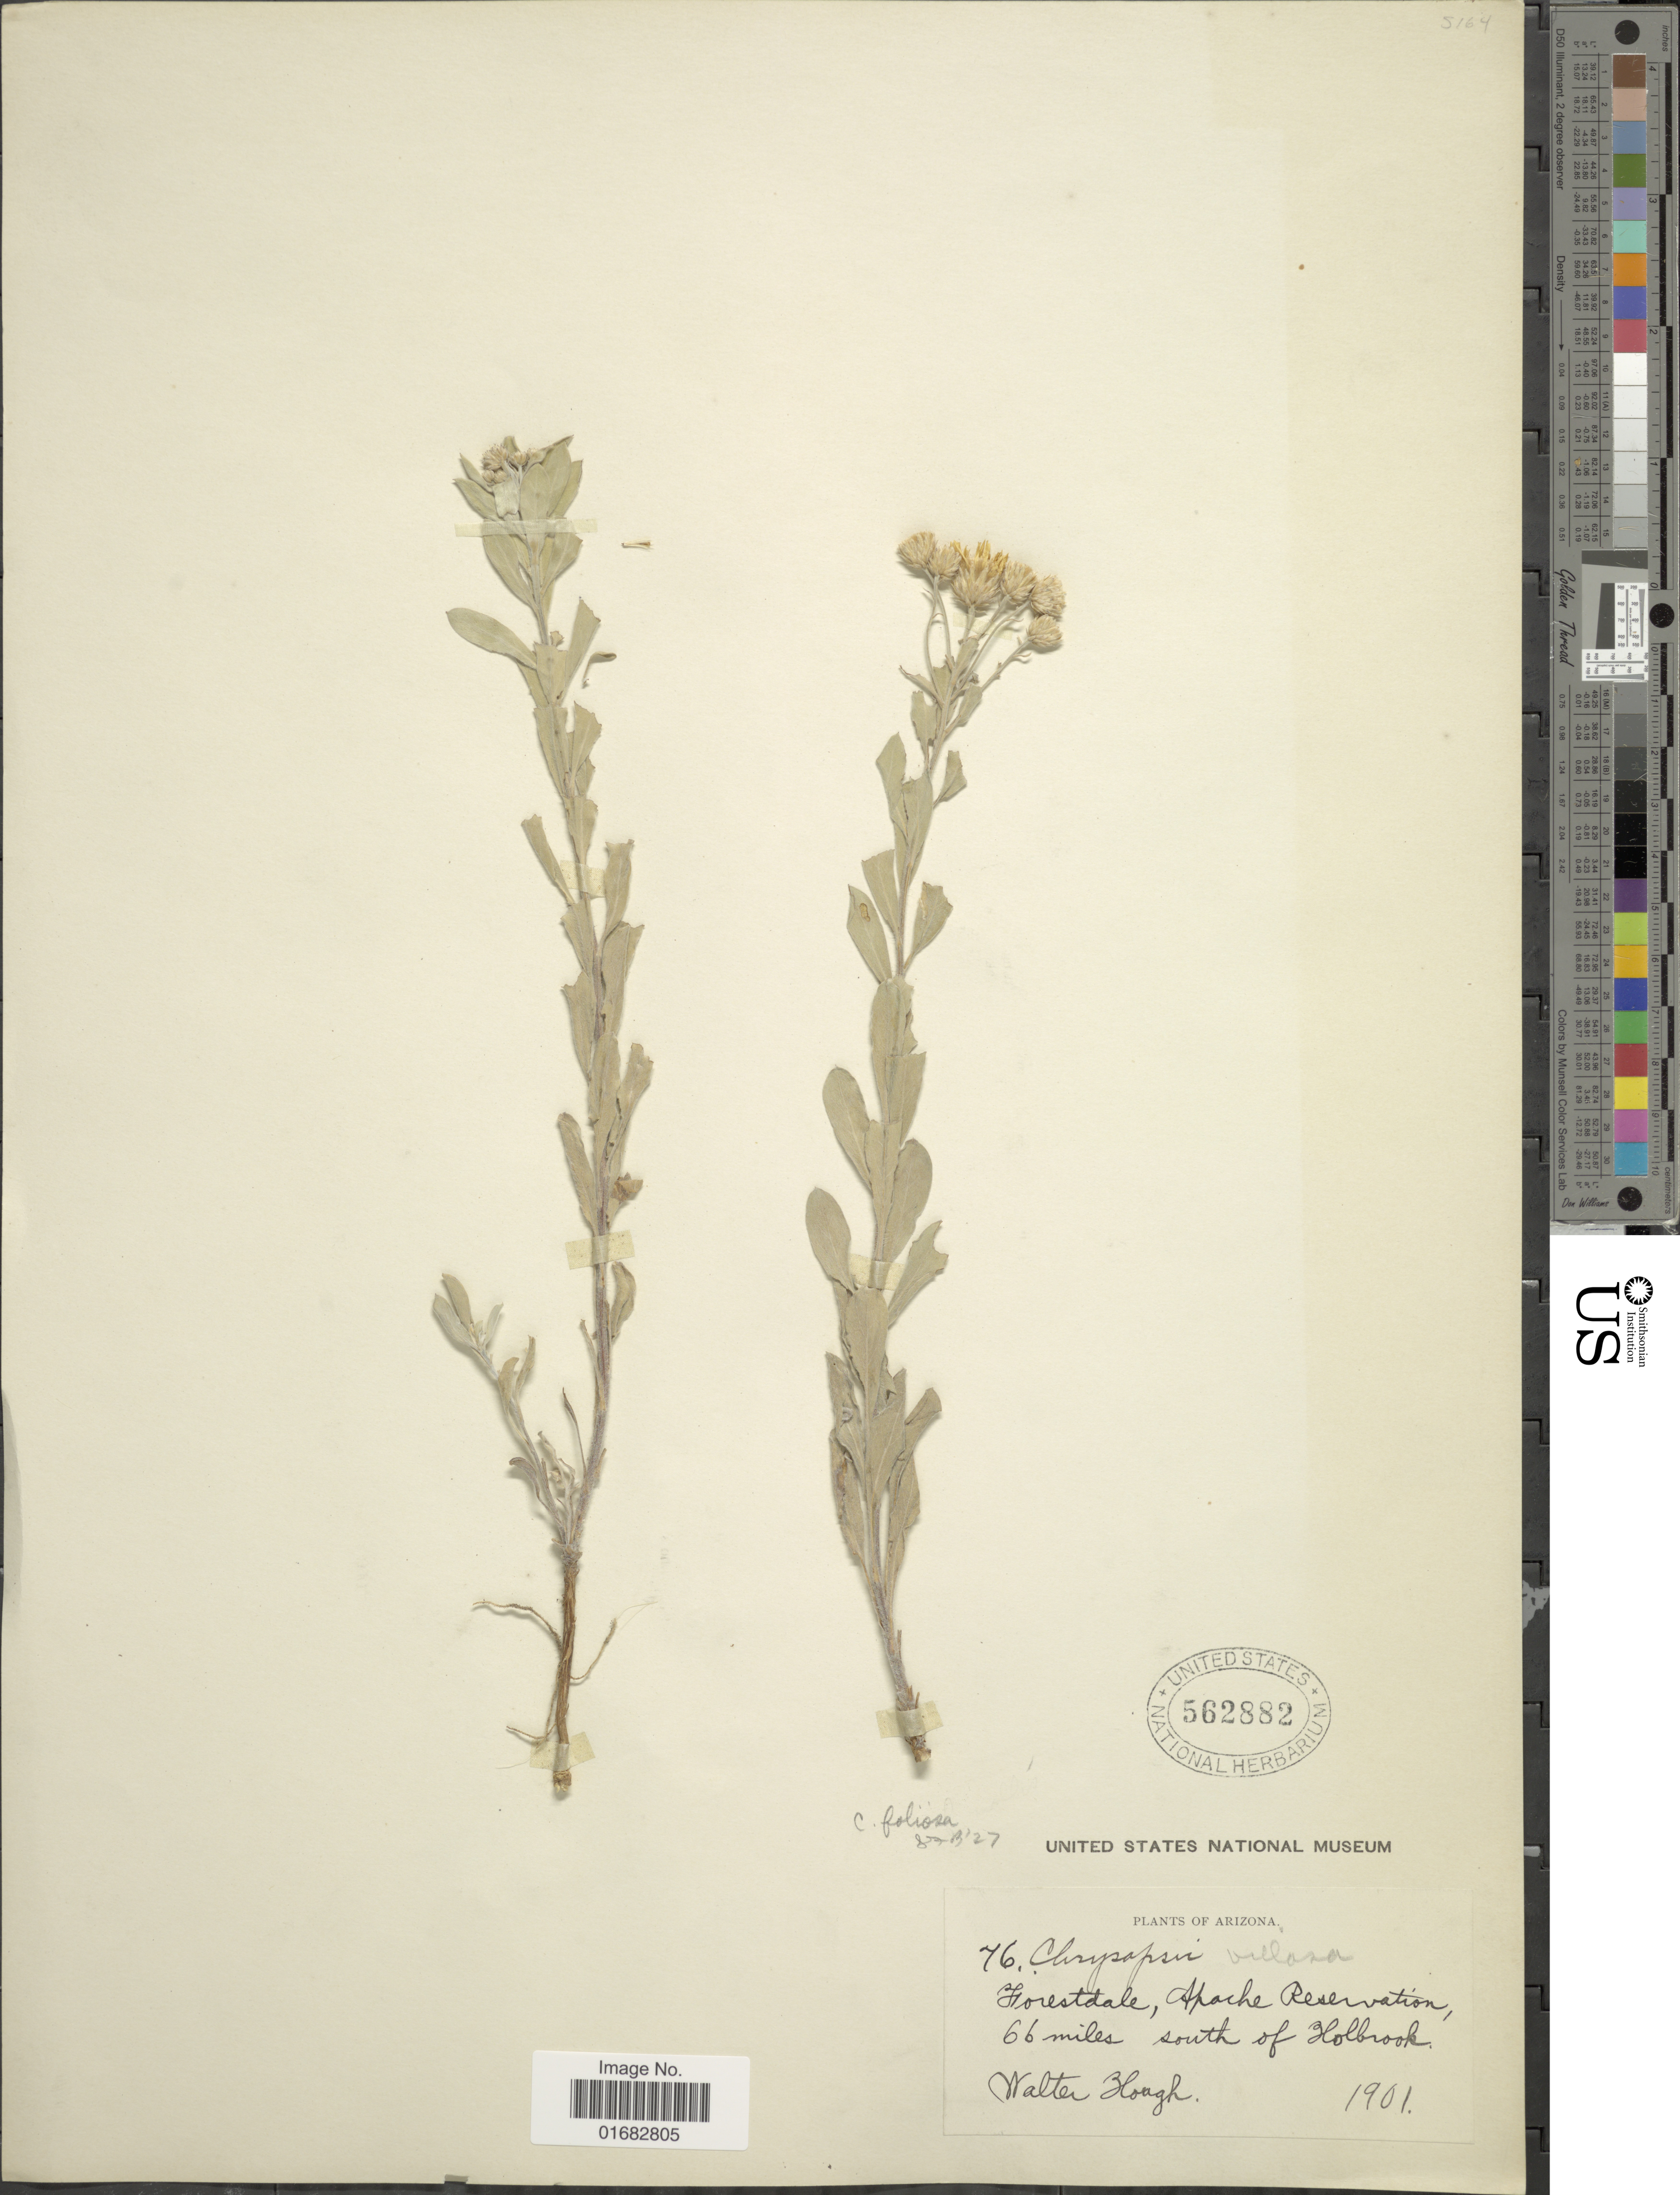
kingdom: Plantae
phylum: Tracheophyta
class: Magnoliopsida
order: Asterales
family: Asteraceae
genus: Heterotheca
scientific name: Heterotheca villosa var. foliosa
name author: (Nutt.) V.L. Harms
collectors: W. Hough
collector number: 76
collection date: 1901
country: United States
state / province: Arizona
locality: Forestdale, Apache Reservation, 66 miles south of Holbrook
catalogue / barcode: US 562882